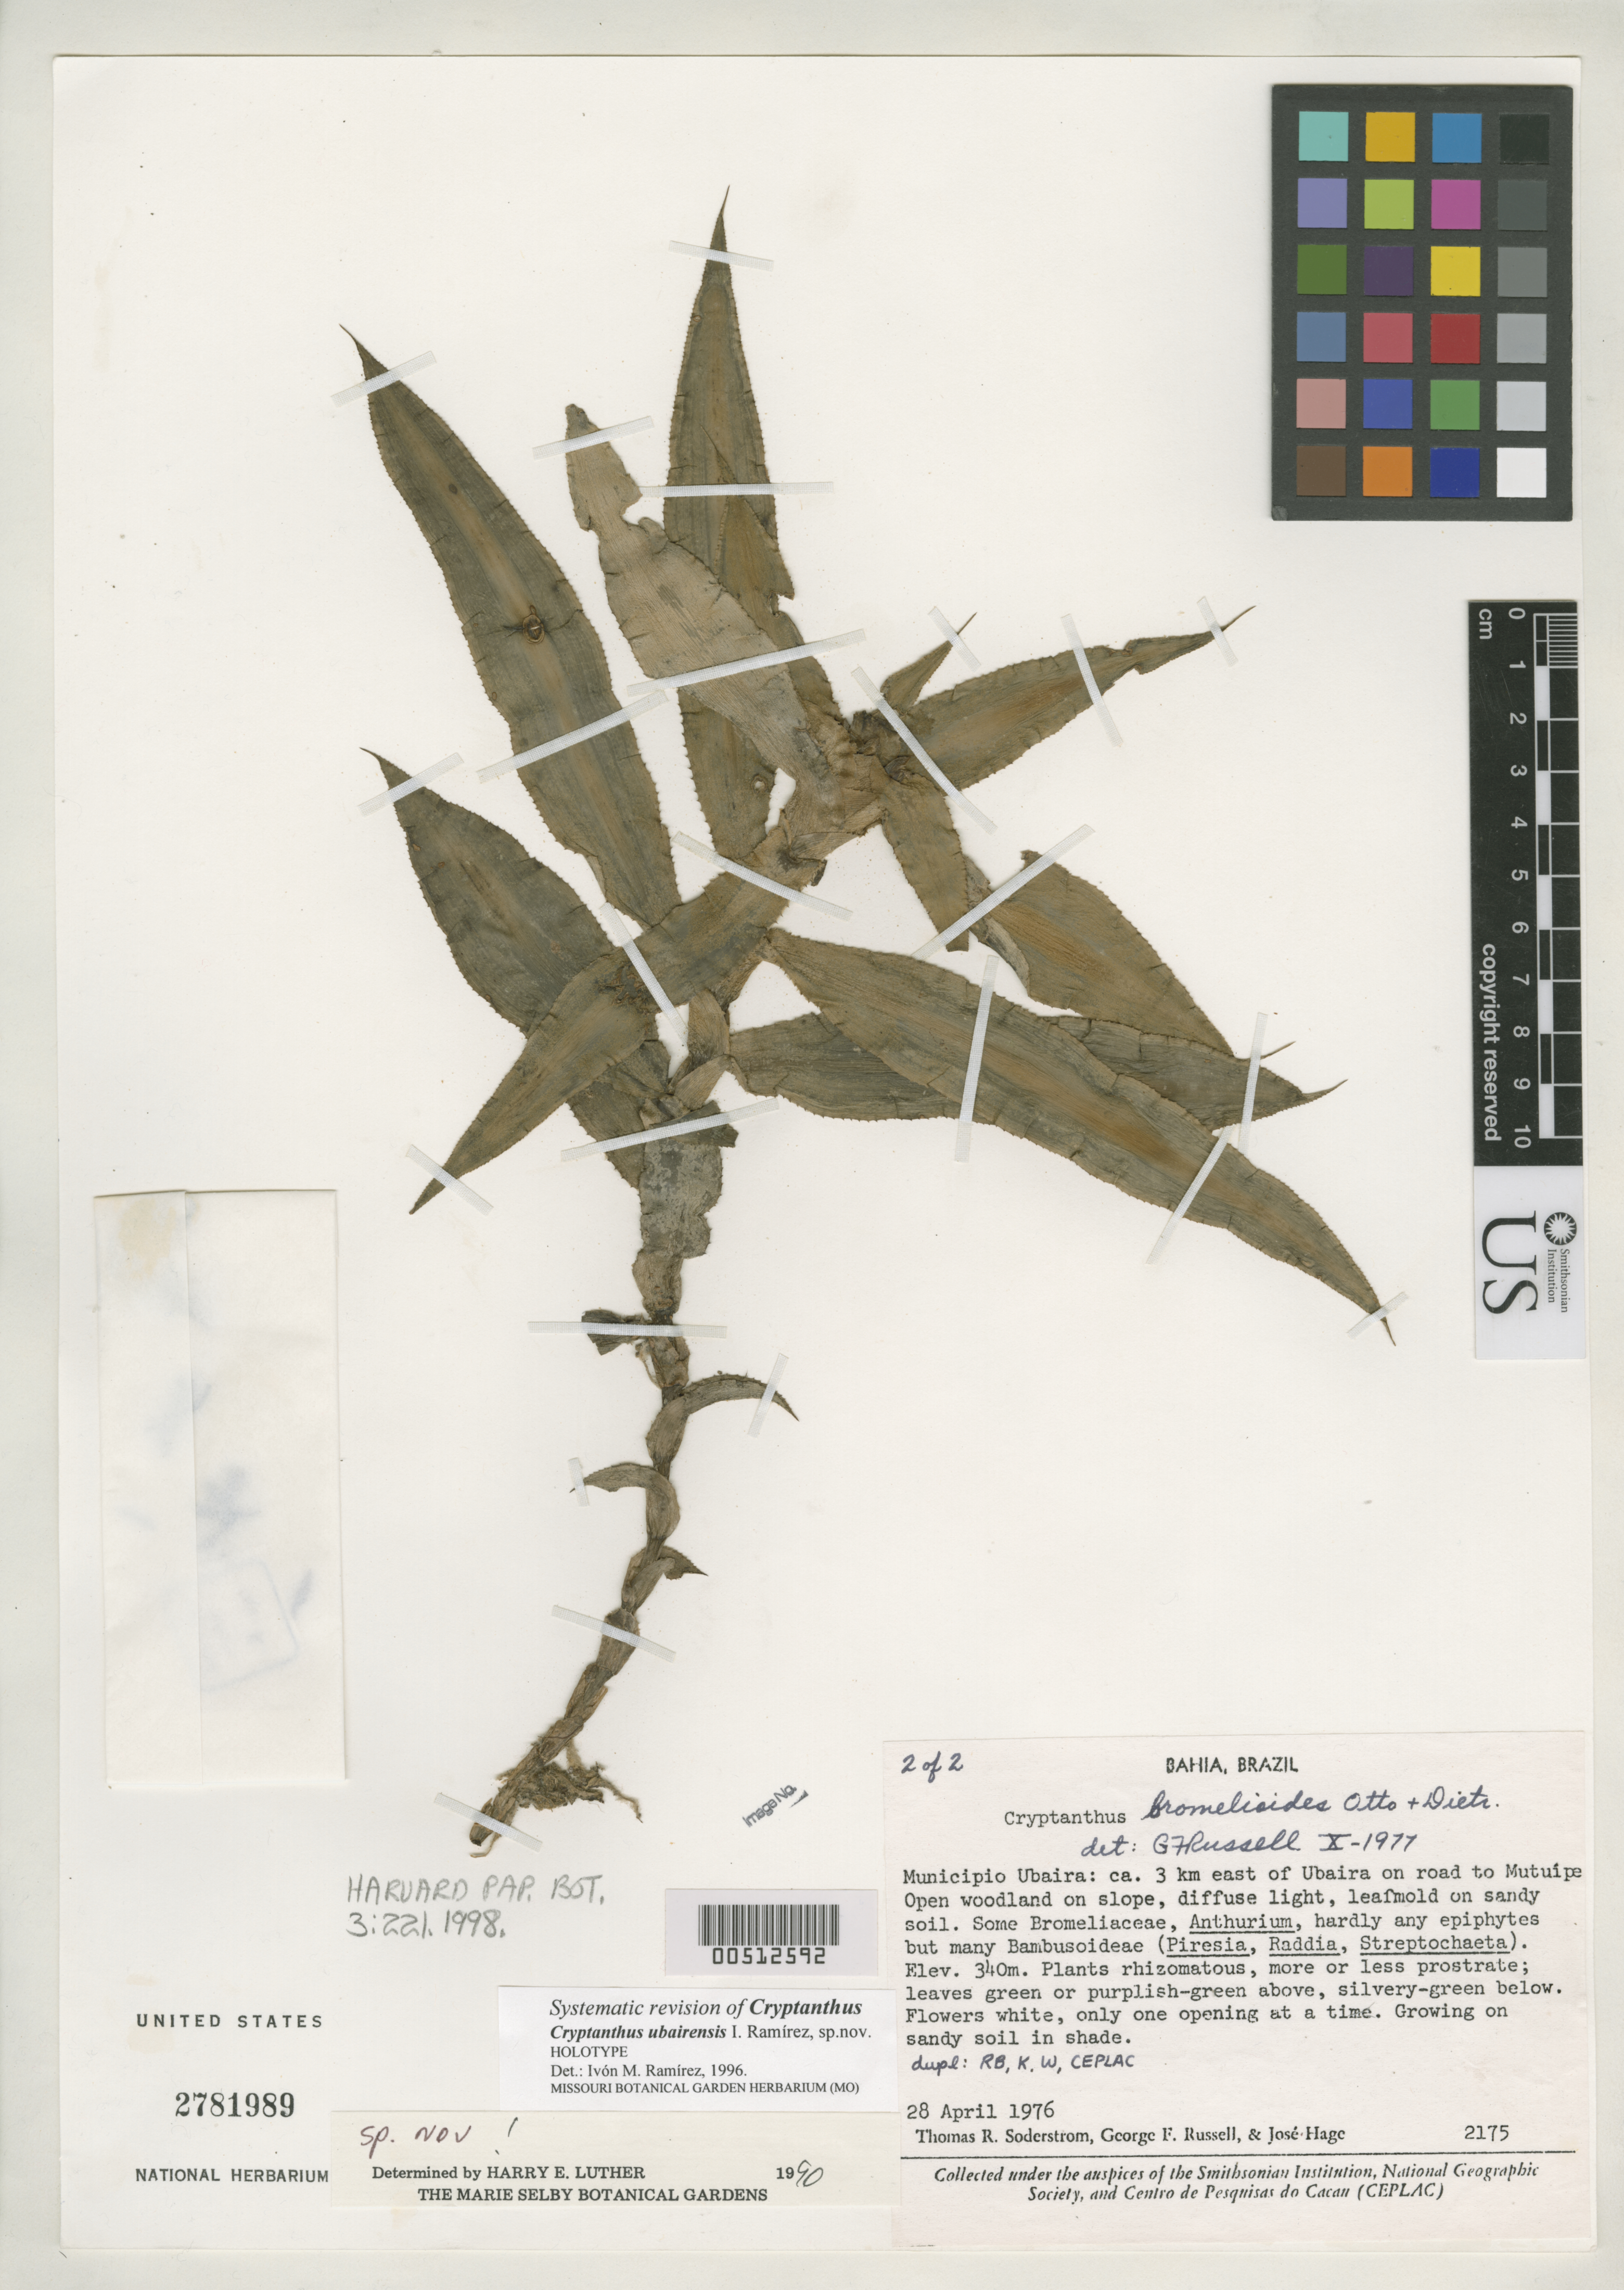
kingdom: Plantae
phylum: Tracheophyta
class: Liliopsida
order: Poales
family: Bromeliaceae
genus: Cryptanthus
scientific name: Cryptanthus ubairensis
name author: I. Ramírez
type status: Holotype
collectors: T. R. Soderstrom, G. Russell & J. Hage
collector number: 2175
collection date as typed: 28 Apr 1976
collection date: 1976-04-28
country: Brazil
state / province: Bahia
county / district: Ubaíra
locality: Ca. 3 km E of Ubaira on road to Mutuipe.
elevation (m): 340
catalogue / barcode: US 2781989